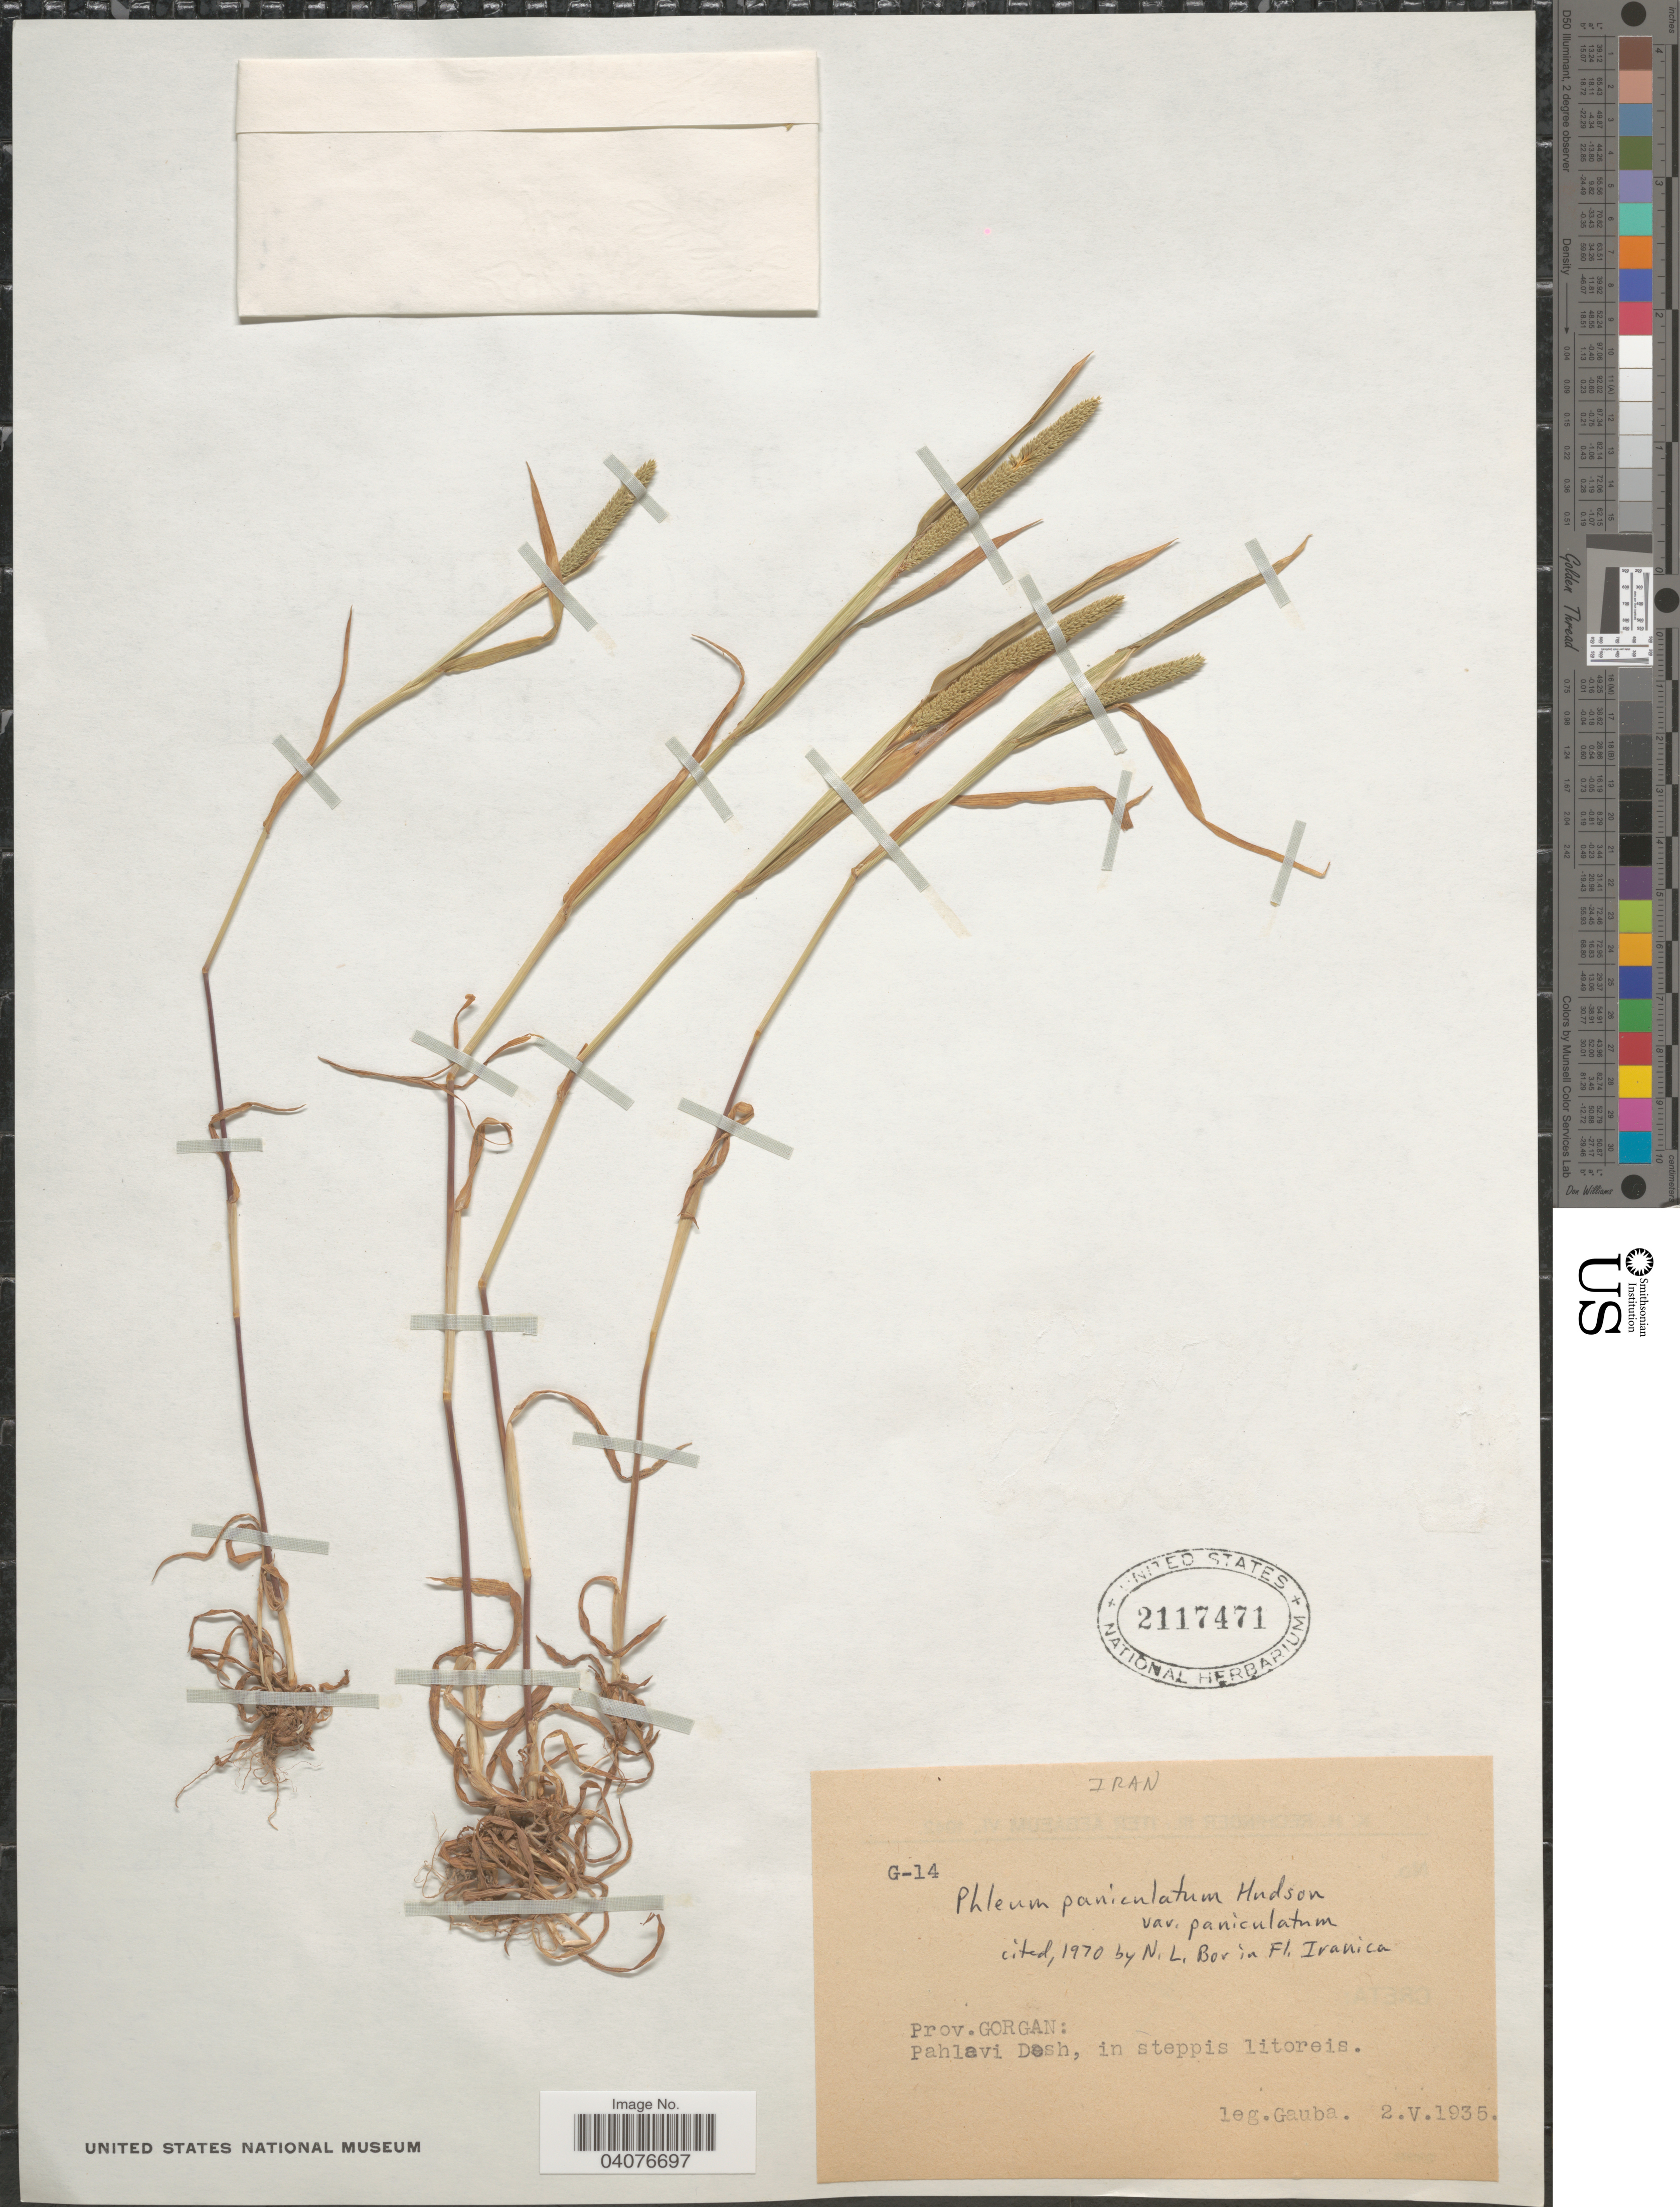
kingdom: Plantae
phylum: Tracheophyta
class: Liliopsida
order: Poales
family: Poaceae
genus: Phleum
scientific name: Phleum paniculatum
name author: Huds.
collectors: E. Gauba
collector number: G-14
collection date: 1935-05-02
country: Iran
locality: Prov. Gorgan: Pahlavi Desh, in steppis litoreis.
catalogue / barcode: US 2117471